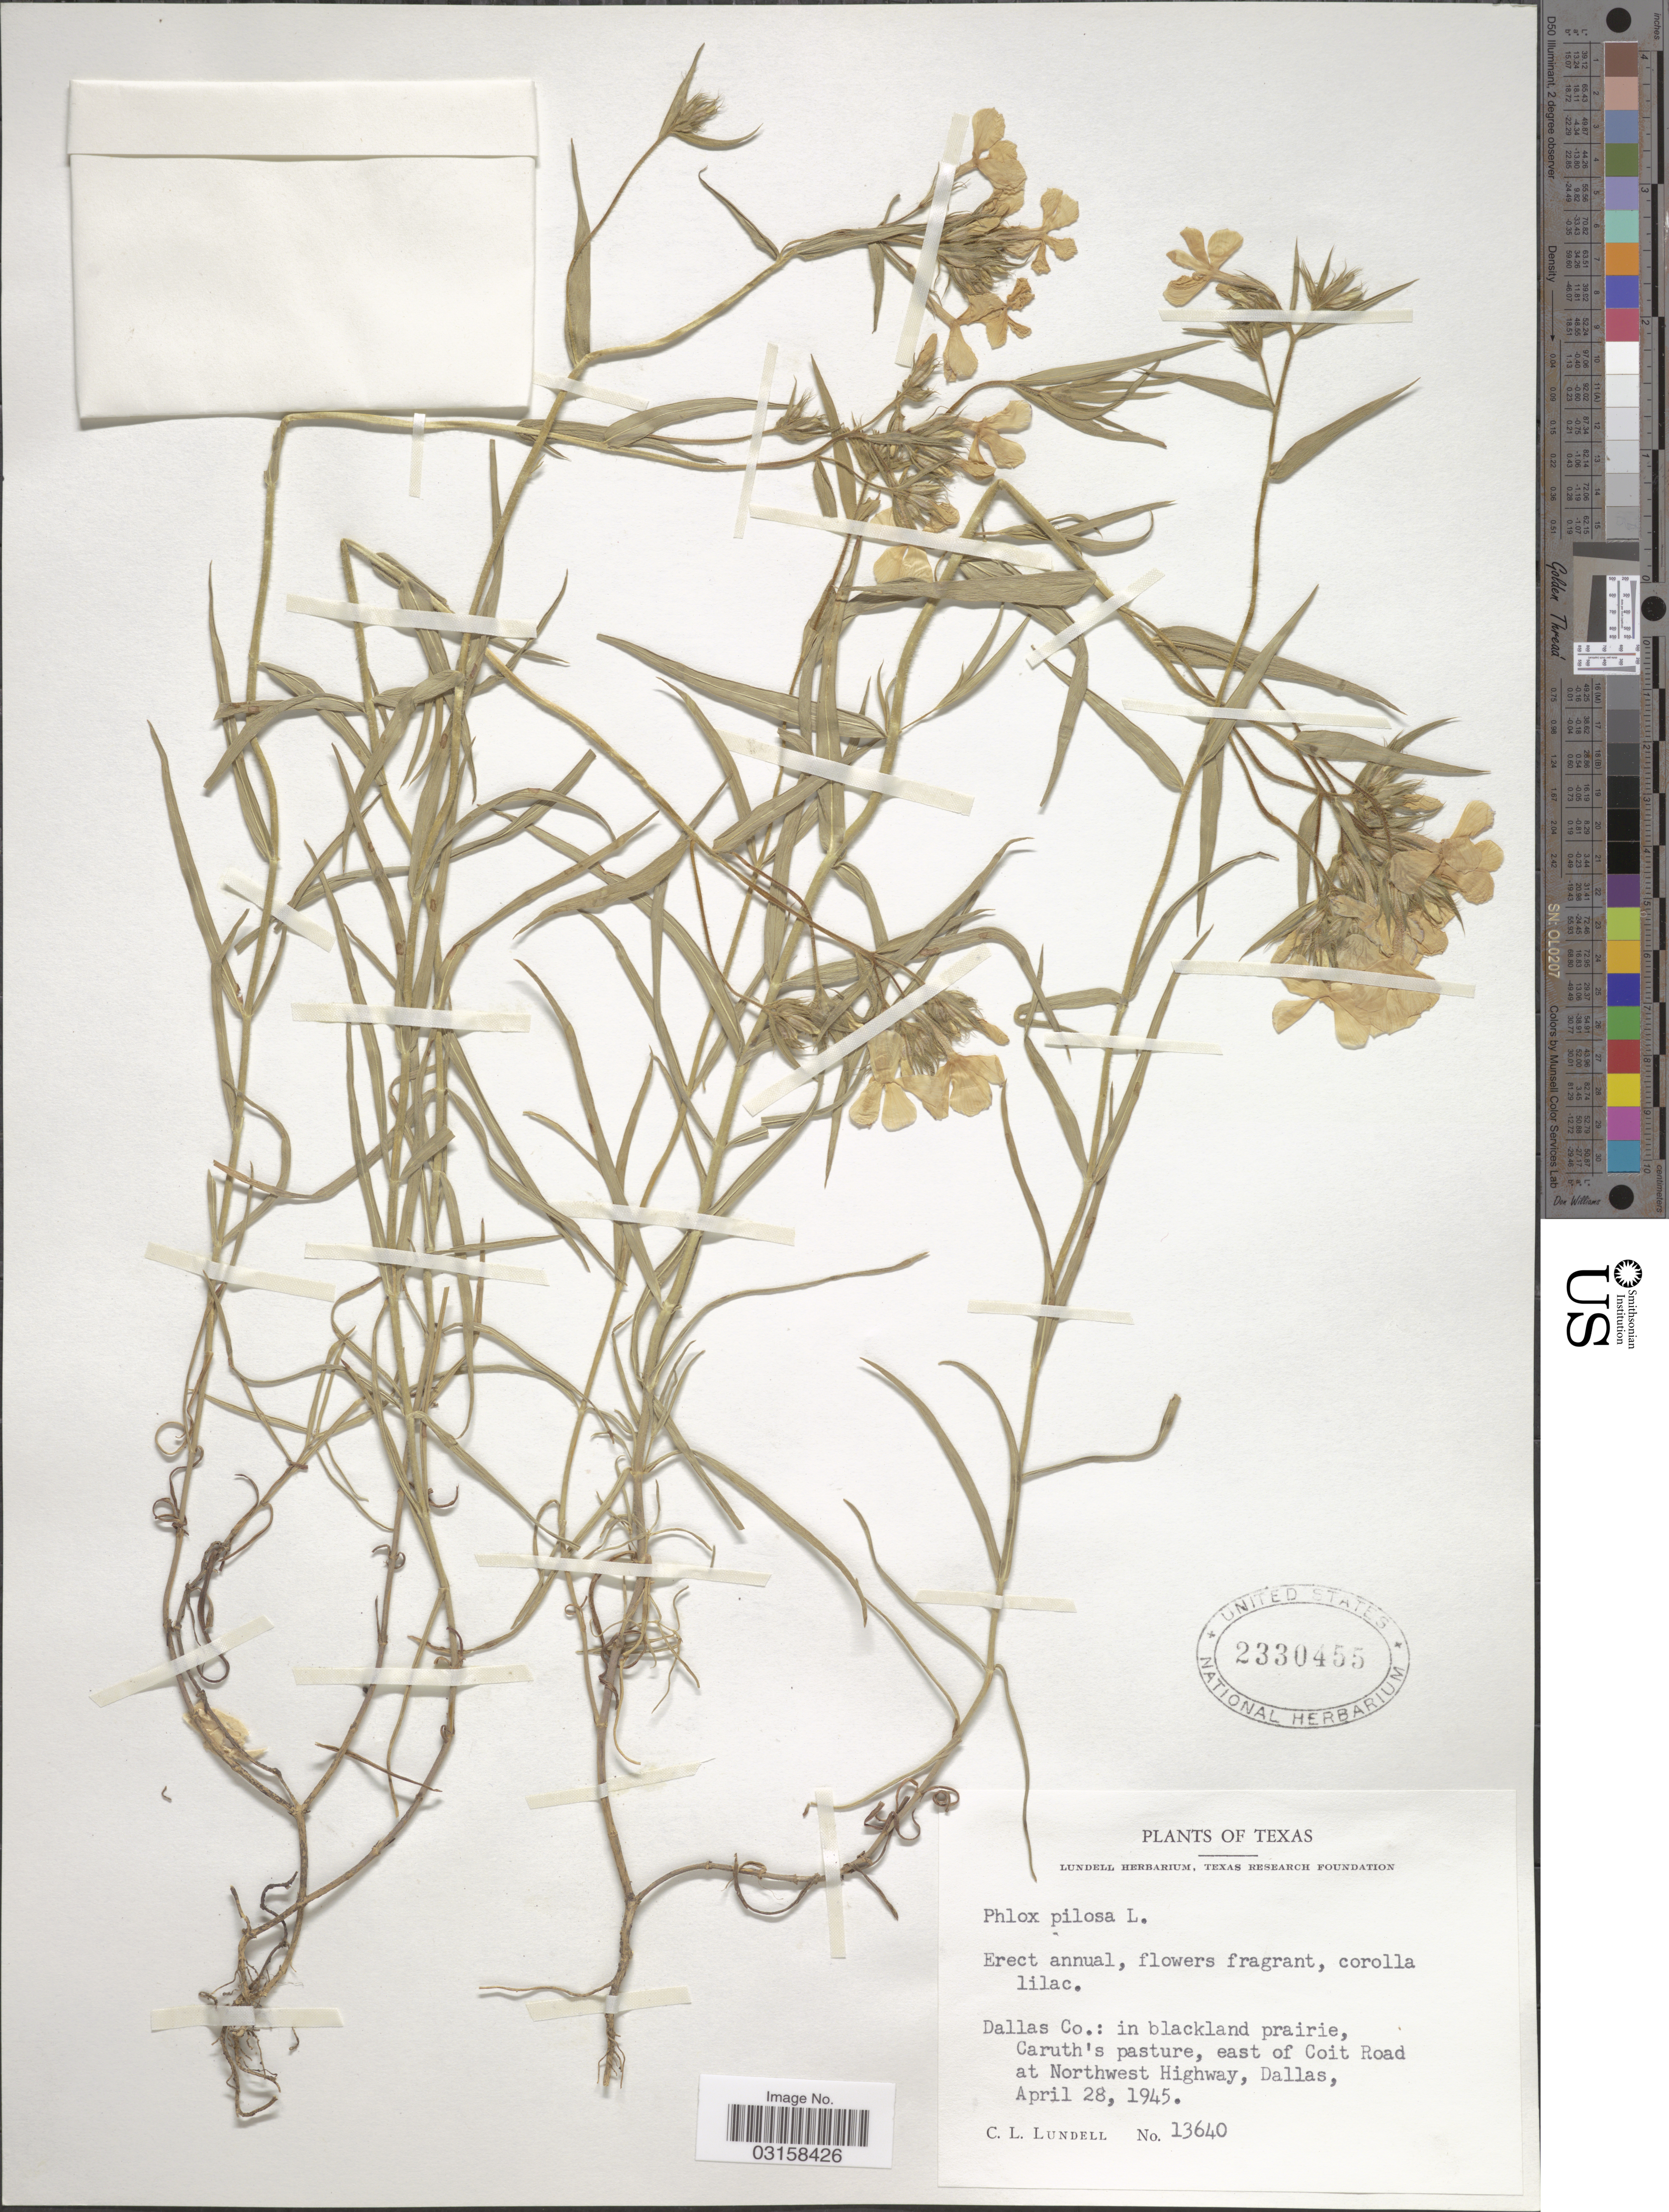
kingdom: Plantae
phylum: Tracheophyta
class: Magnoliopsida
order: Ericales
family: Polemoniaceae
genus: Phlox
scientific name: Phlox pilosa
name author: L.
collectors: C. L. Lundell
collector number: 13640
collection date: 1945-04-28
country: United States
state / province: Texas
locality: Dallas Co.: Caruth's pasture, east of Coit Road at Northwest Highway, Dallas.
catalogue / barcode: US 2330455